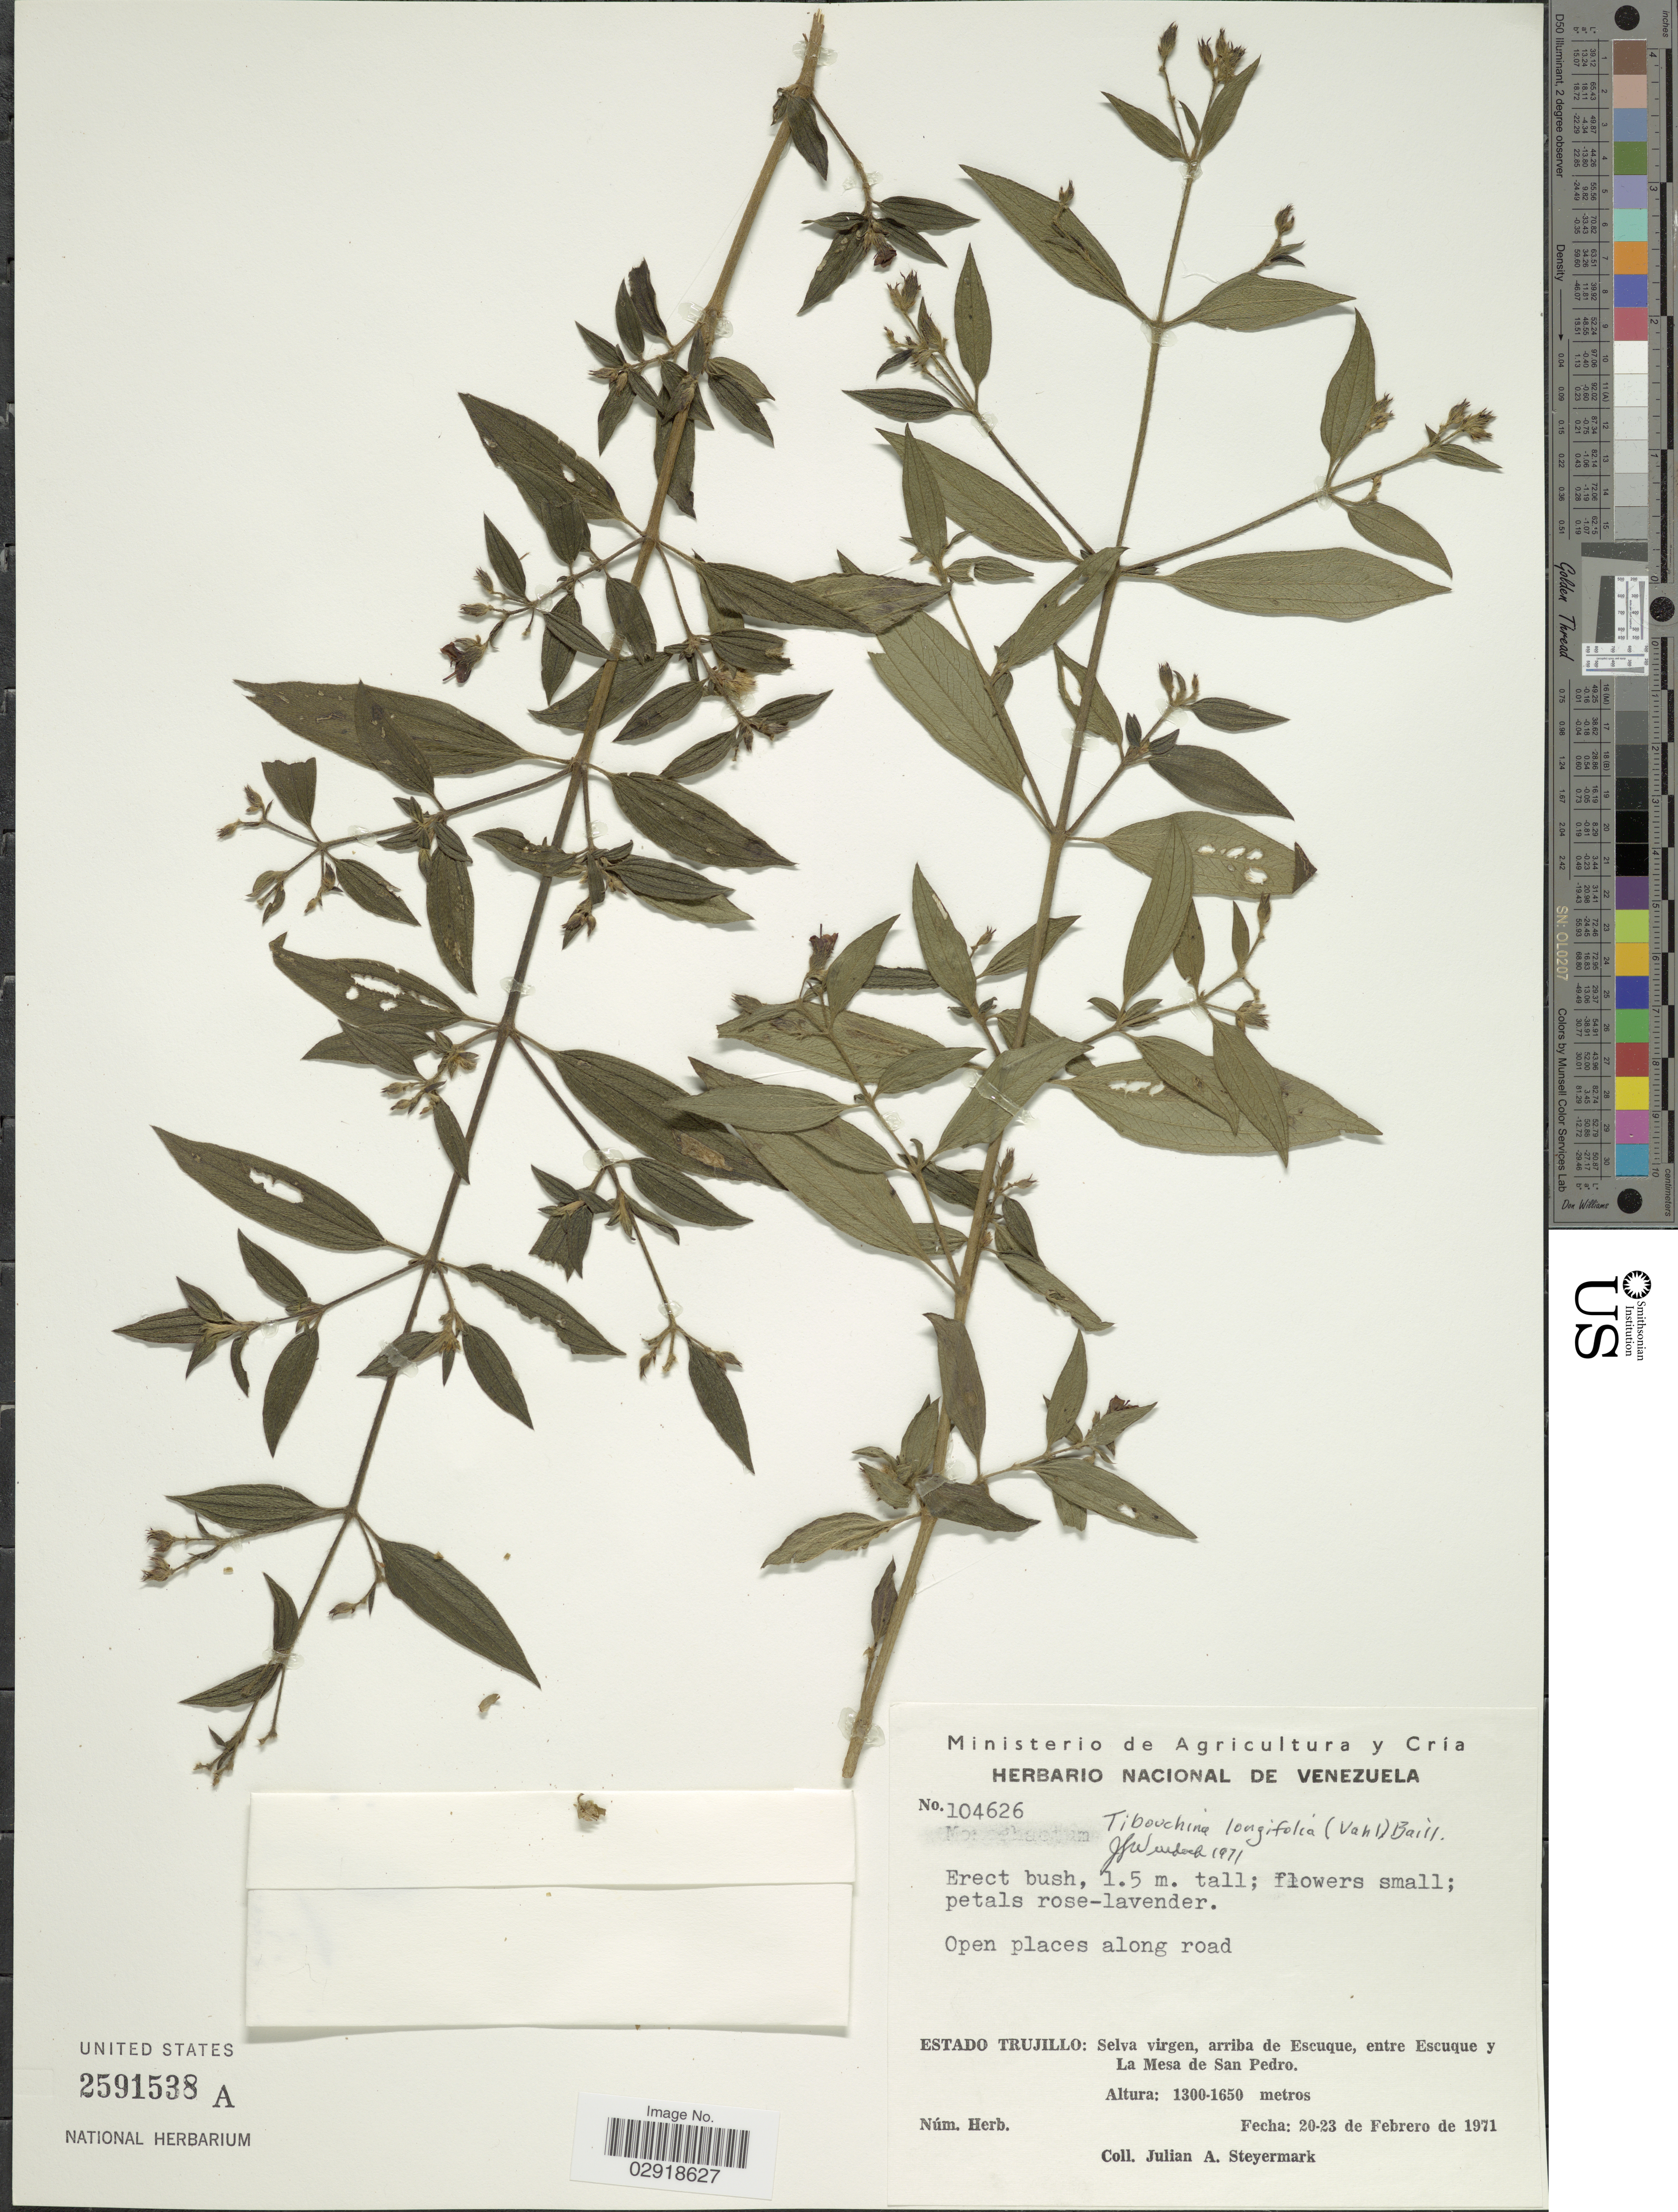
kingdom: Plantae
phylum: Tracheophyta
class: Magnoliopsida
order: Myrtales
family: Melastomataceae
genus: Chaetogastra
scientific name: Chaetogastra longifolia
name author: (Vahl) DC.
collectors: J. Steyermark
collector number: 104626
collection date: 1971-02-20/1971-02-23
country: Venezuela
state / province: Trujillo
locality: Selva virgen, arriba de Escuque, entre Escuque y La Mesa de San Pedro.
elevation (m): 1300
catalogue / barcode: US 2591538A